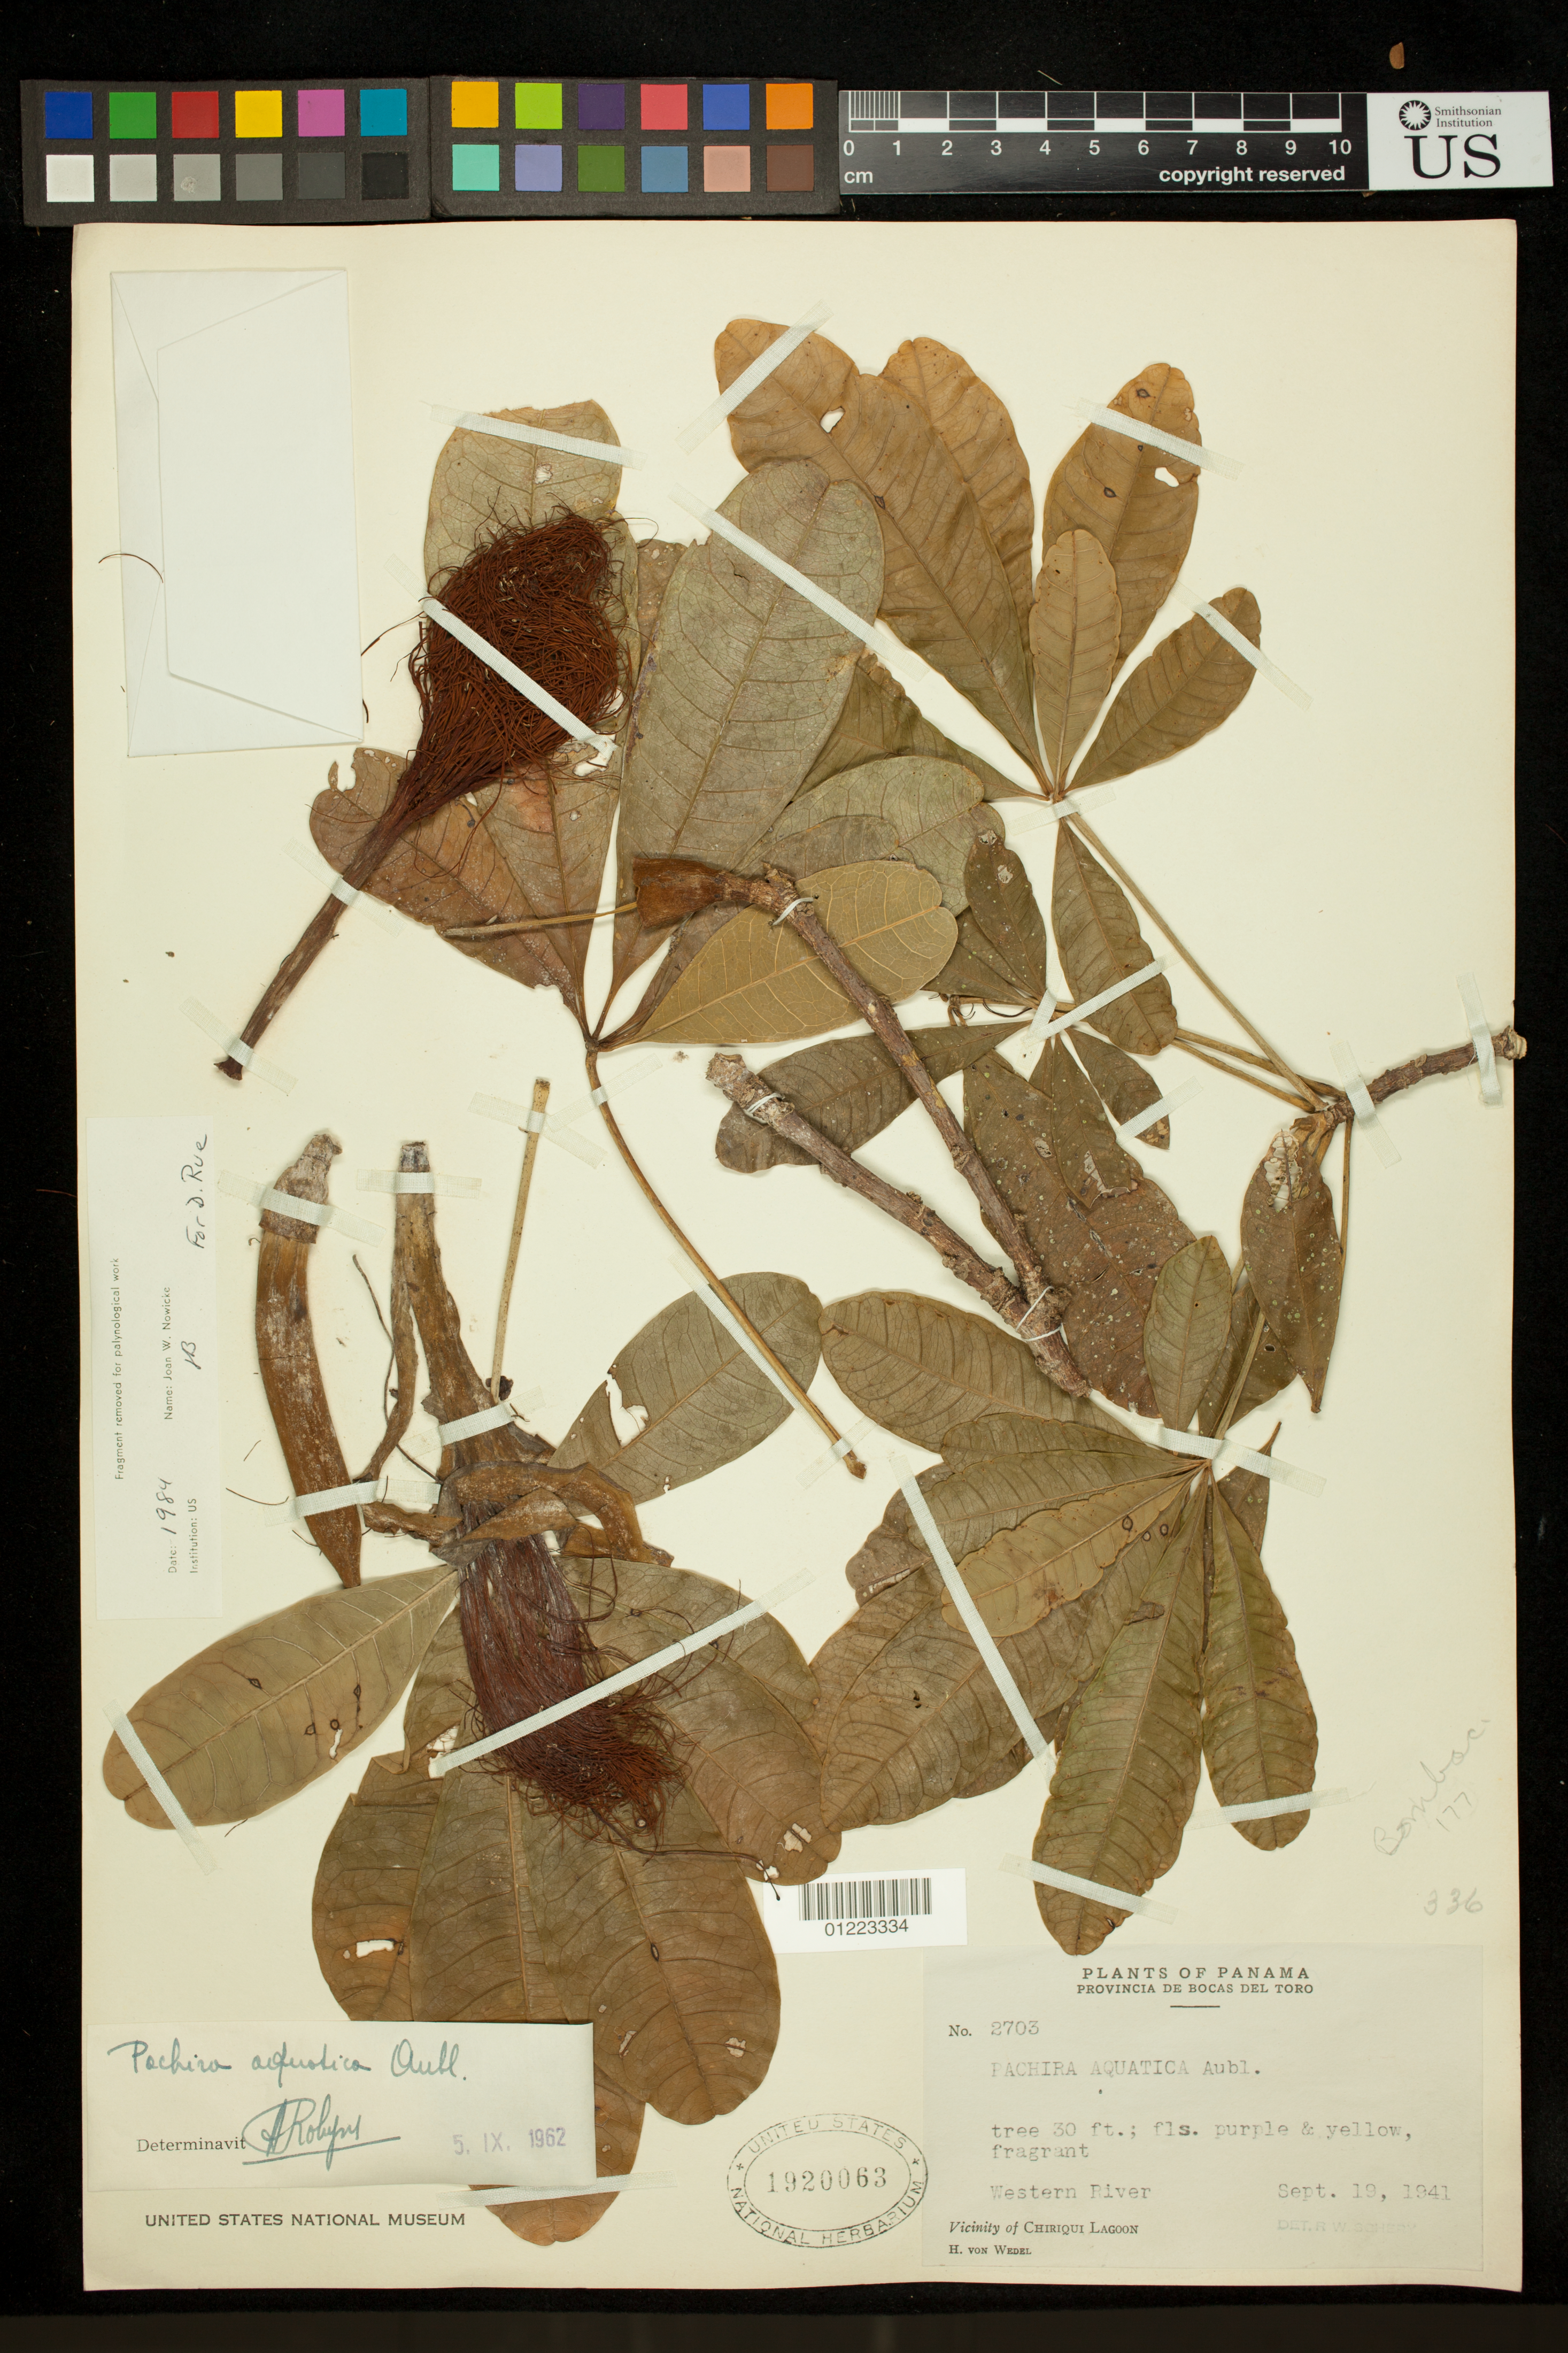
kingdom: Plantae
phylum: Tracheophyta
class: Magnoliopsida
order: Malvales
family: Malvaceae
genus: Pachira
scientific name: Pachira aquatica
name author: Aubl.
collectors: H. von Wedel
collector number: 2703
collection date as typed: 9/19/1941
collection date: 1941-09-19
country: Panama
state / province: Bocas del Toro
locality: Western River, Vicinity of Chiriquí Lagoon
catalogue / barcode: US 1920063